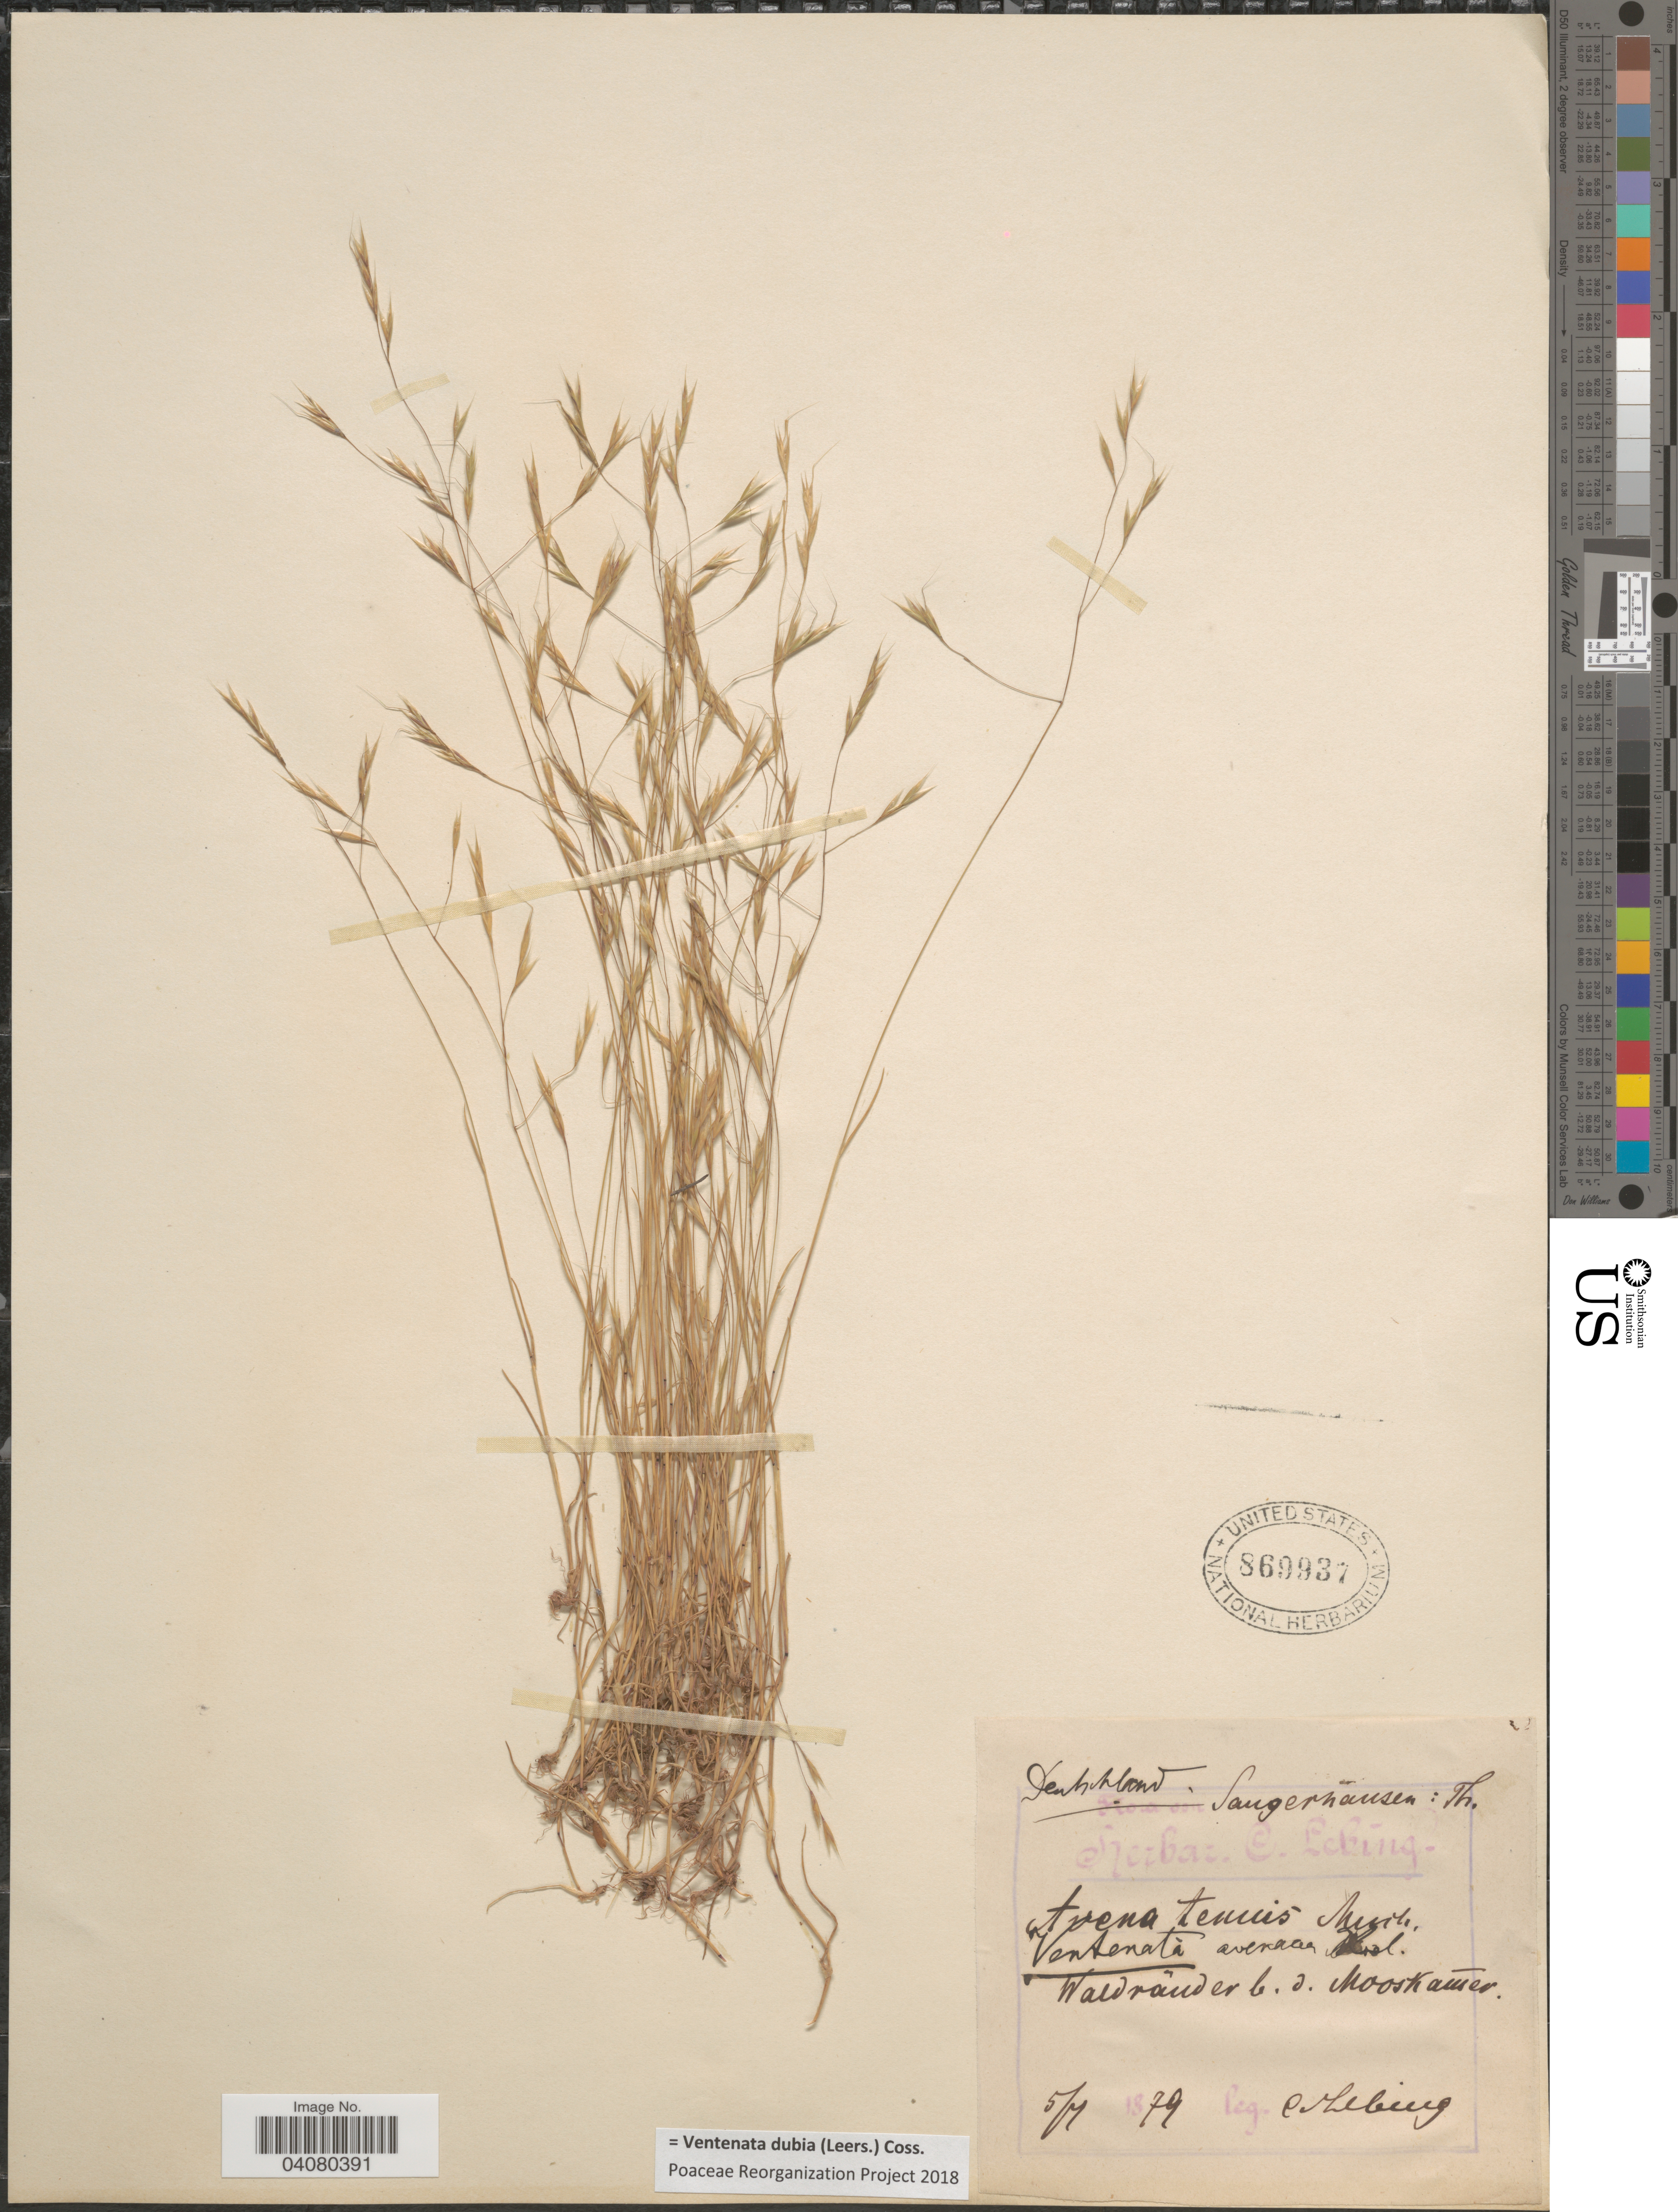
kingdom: Plantae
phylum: Tracheophyta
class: Liliopsida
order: Poales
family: Poaceae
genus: Ventenata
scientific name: Ventenata dubia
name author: (Leers) Coss.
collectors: C. Lebing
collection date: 1879-07-05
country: Germany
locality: Deutschland. Sangerhausen: Th. Waldrãuder b. d. Mooskamer.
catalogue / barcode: US 869937